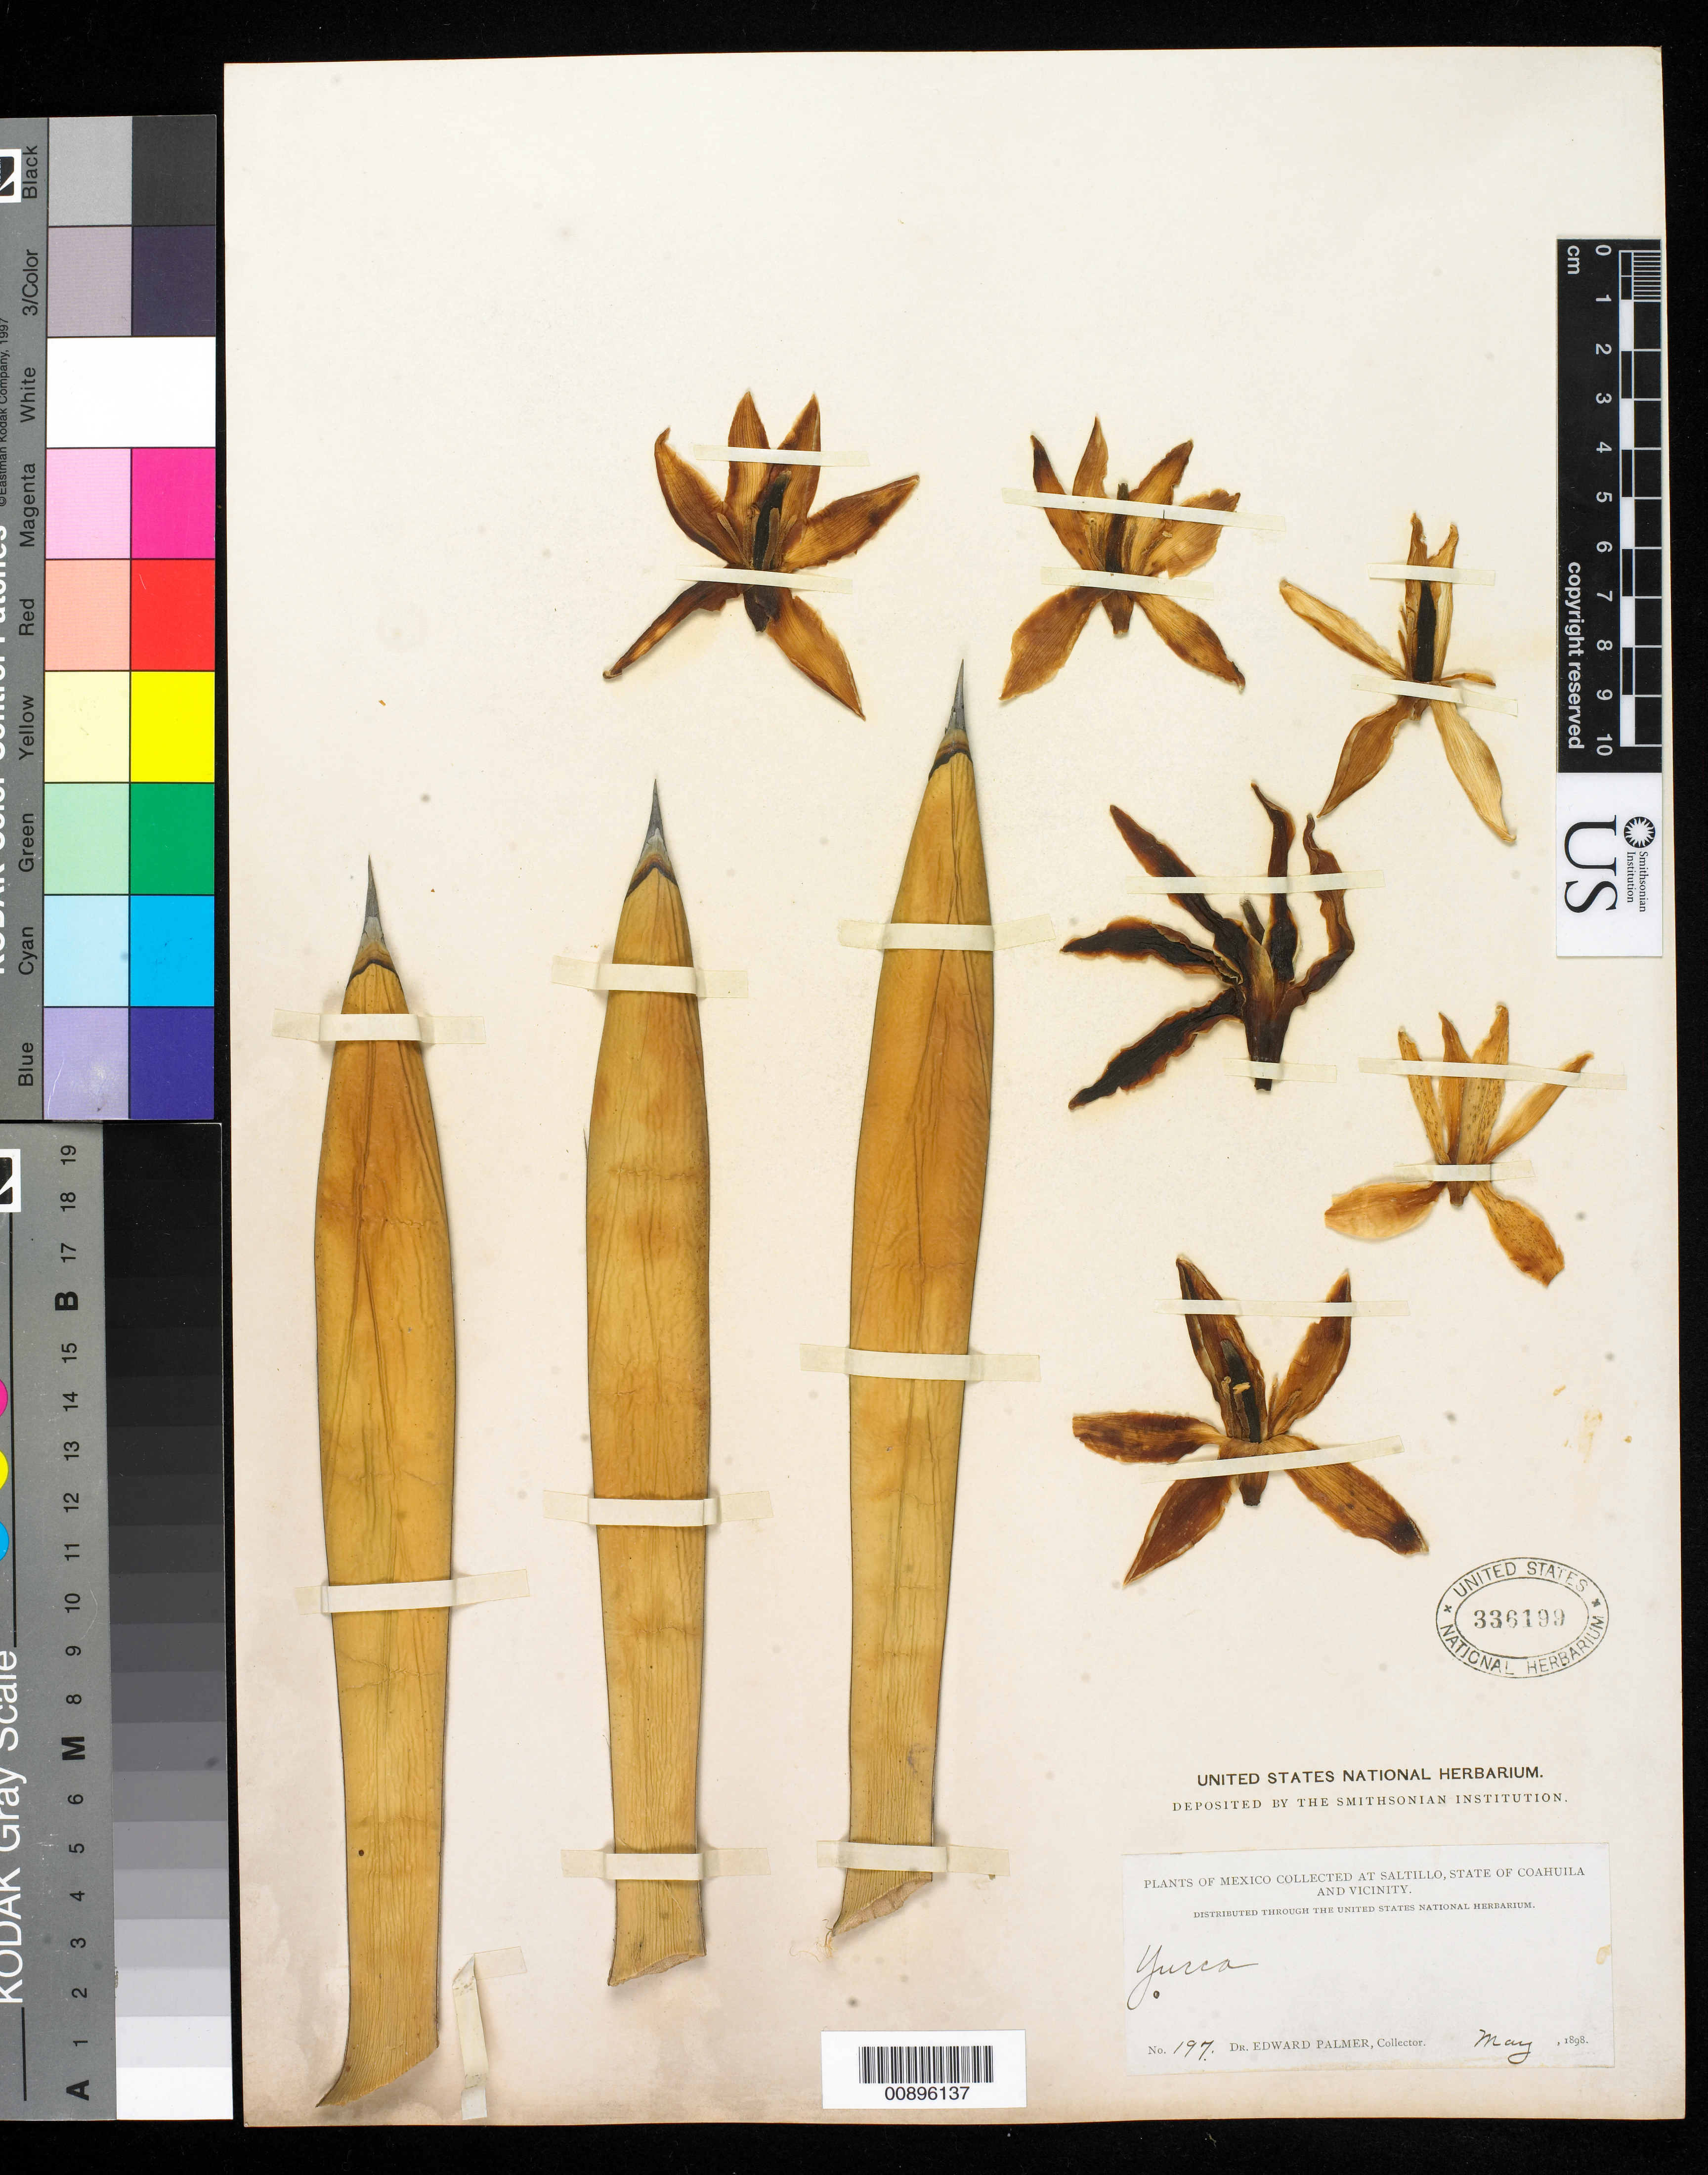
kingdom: Plantae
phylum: Tracheophyta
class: Liliopsida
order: Asparagales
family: Asparagaceae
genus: Yucca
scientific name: Yucca sp.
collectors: E. Palmer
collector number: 197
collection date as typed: May 1898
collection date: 1898-05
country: Mexico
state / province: Coahuila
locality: Saltillo, Coahuila and vicinity.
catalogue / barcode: US 336199